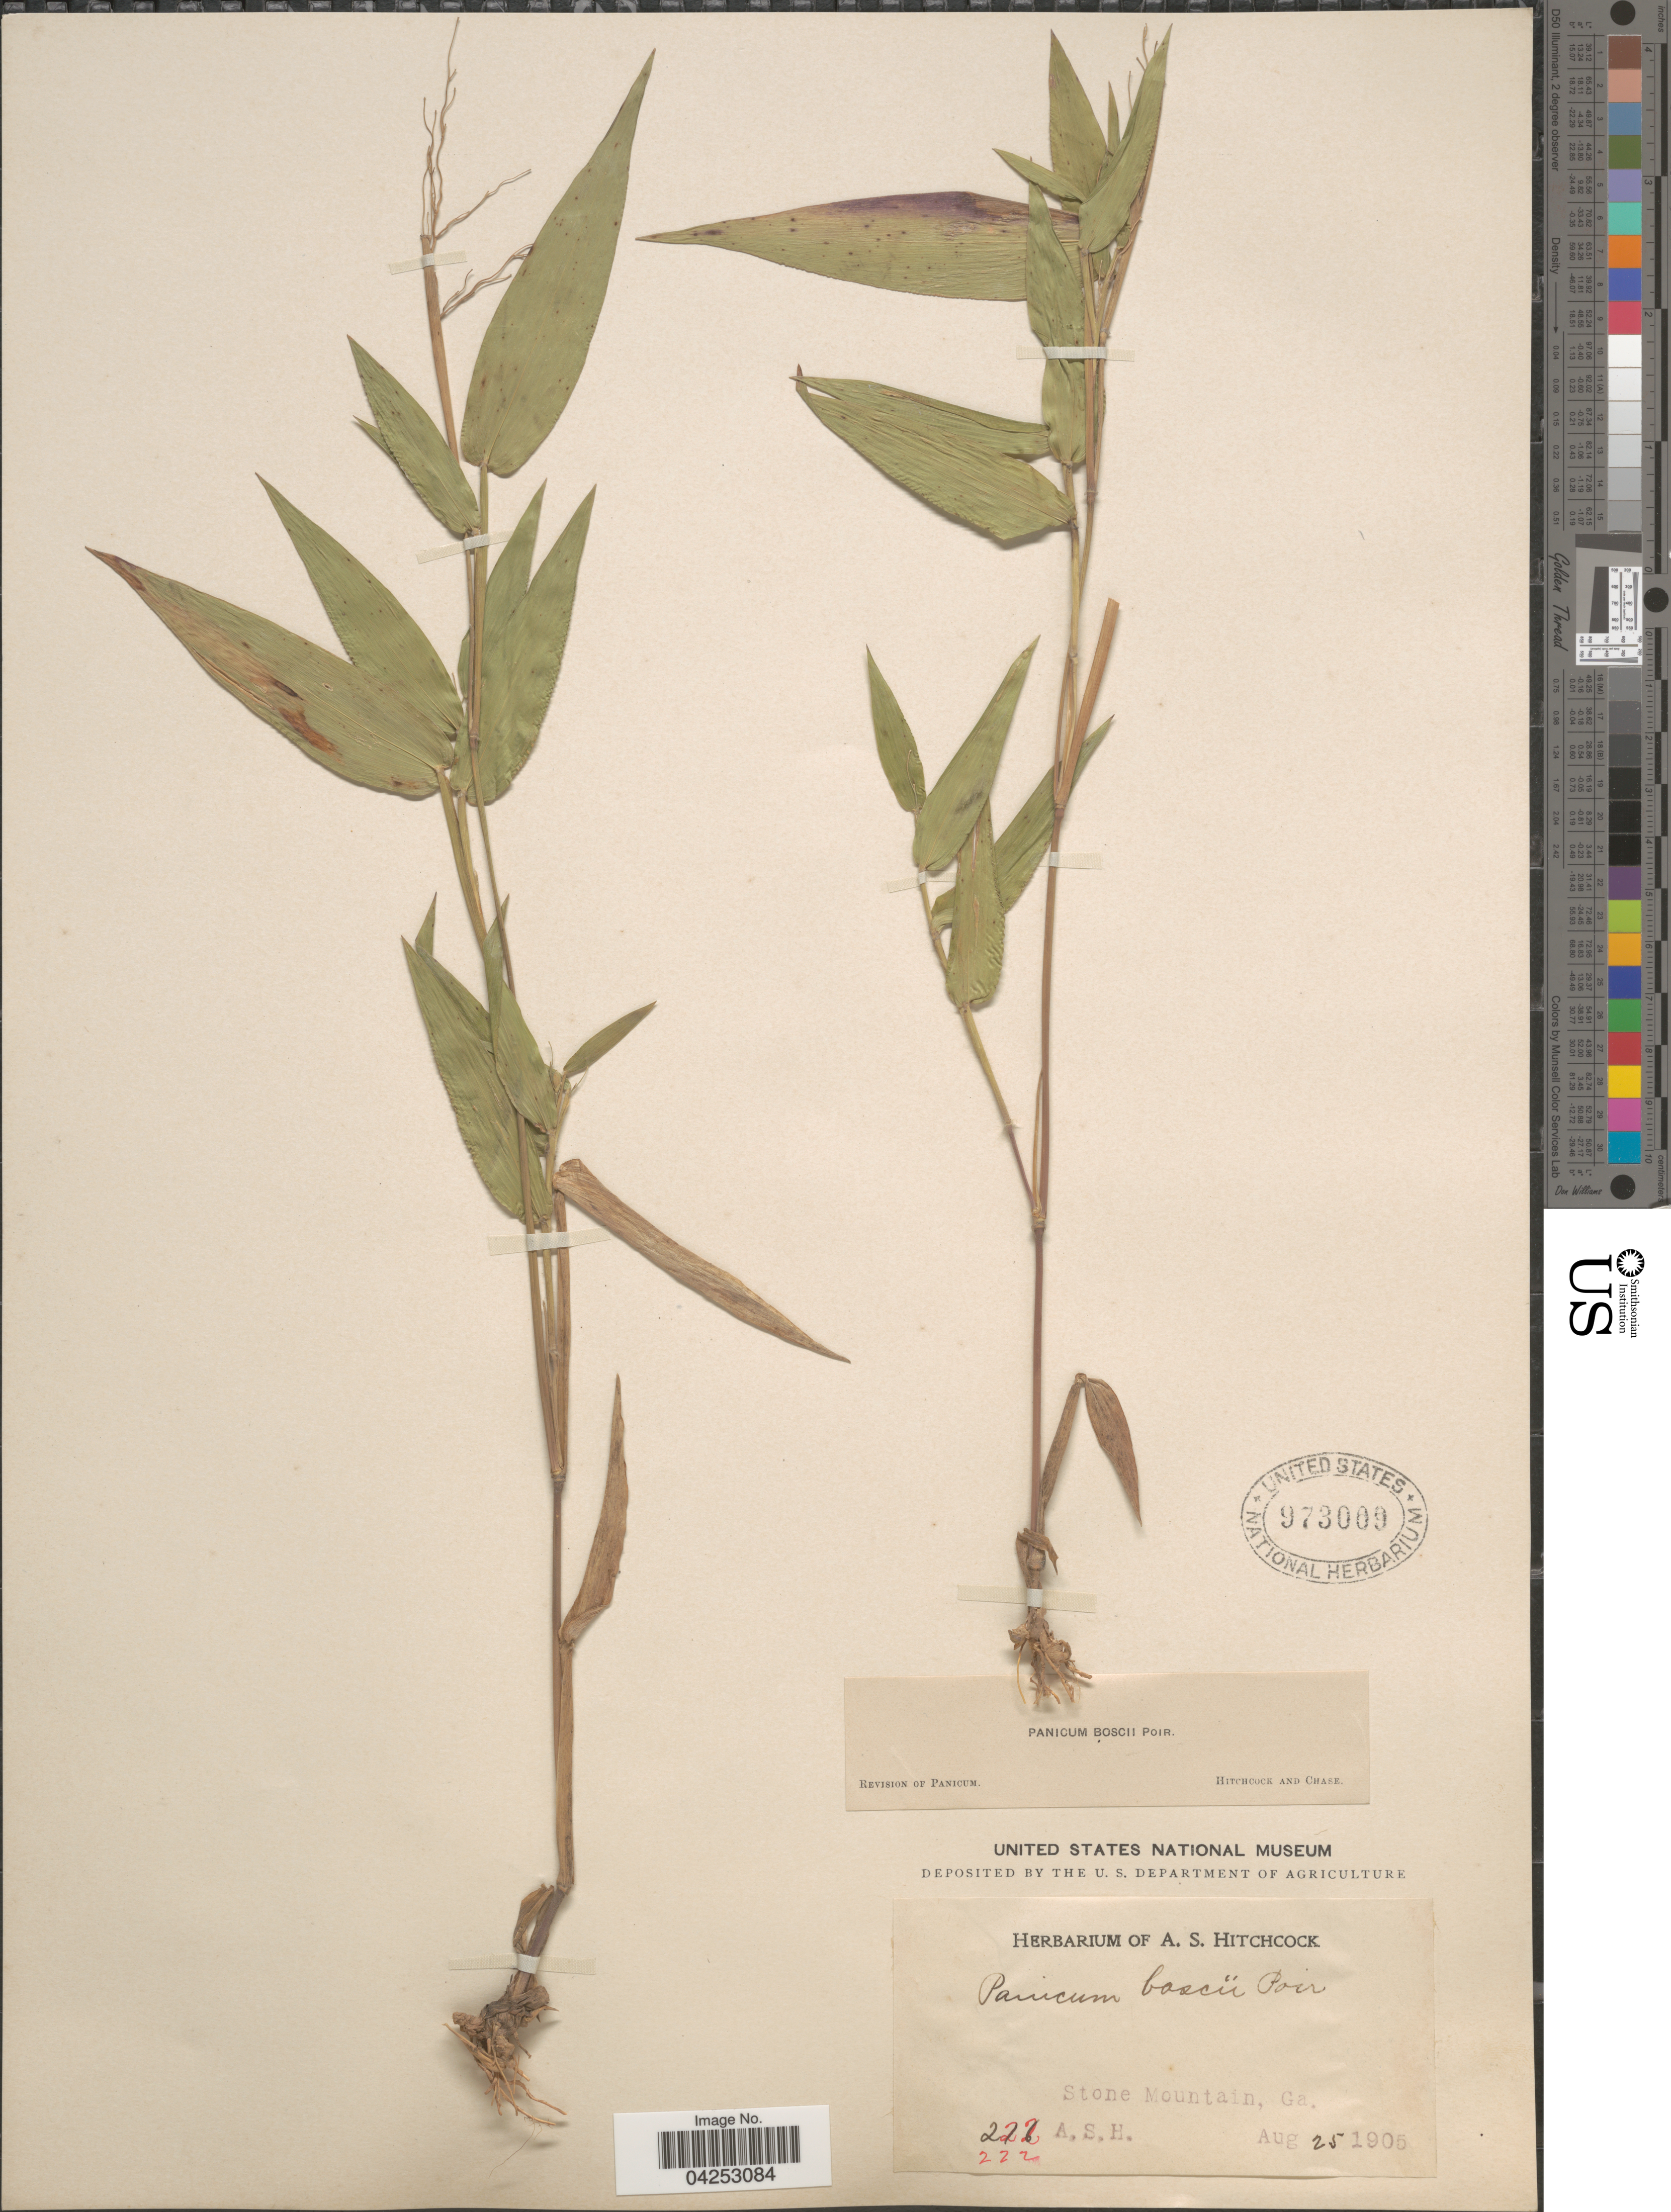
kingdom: Plantae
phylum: Tracheophyta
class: Liliopsida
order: Poales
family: Poaceae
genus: Dichanthelium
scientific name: Dichanthelium boscii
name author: (Poir.) Gould & C.A. Clark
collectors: A. S. Hitchcock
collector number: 222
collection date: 1905-08-25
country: United States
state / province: Georgia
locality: Stone Mountain.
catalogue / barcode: US 973009